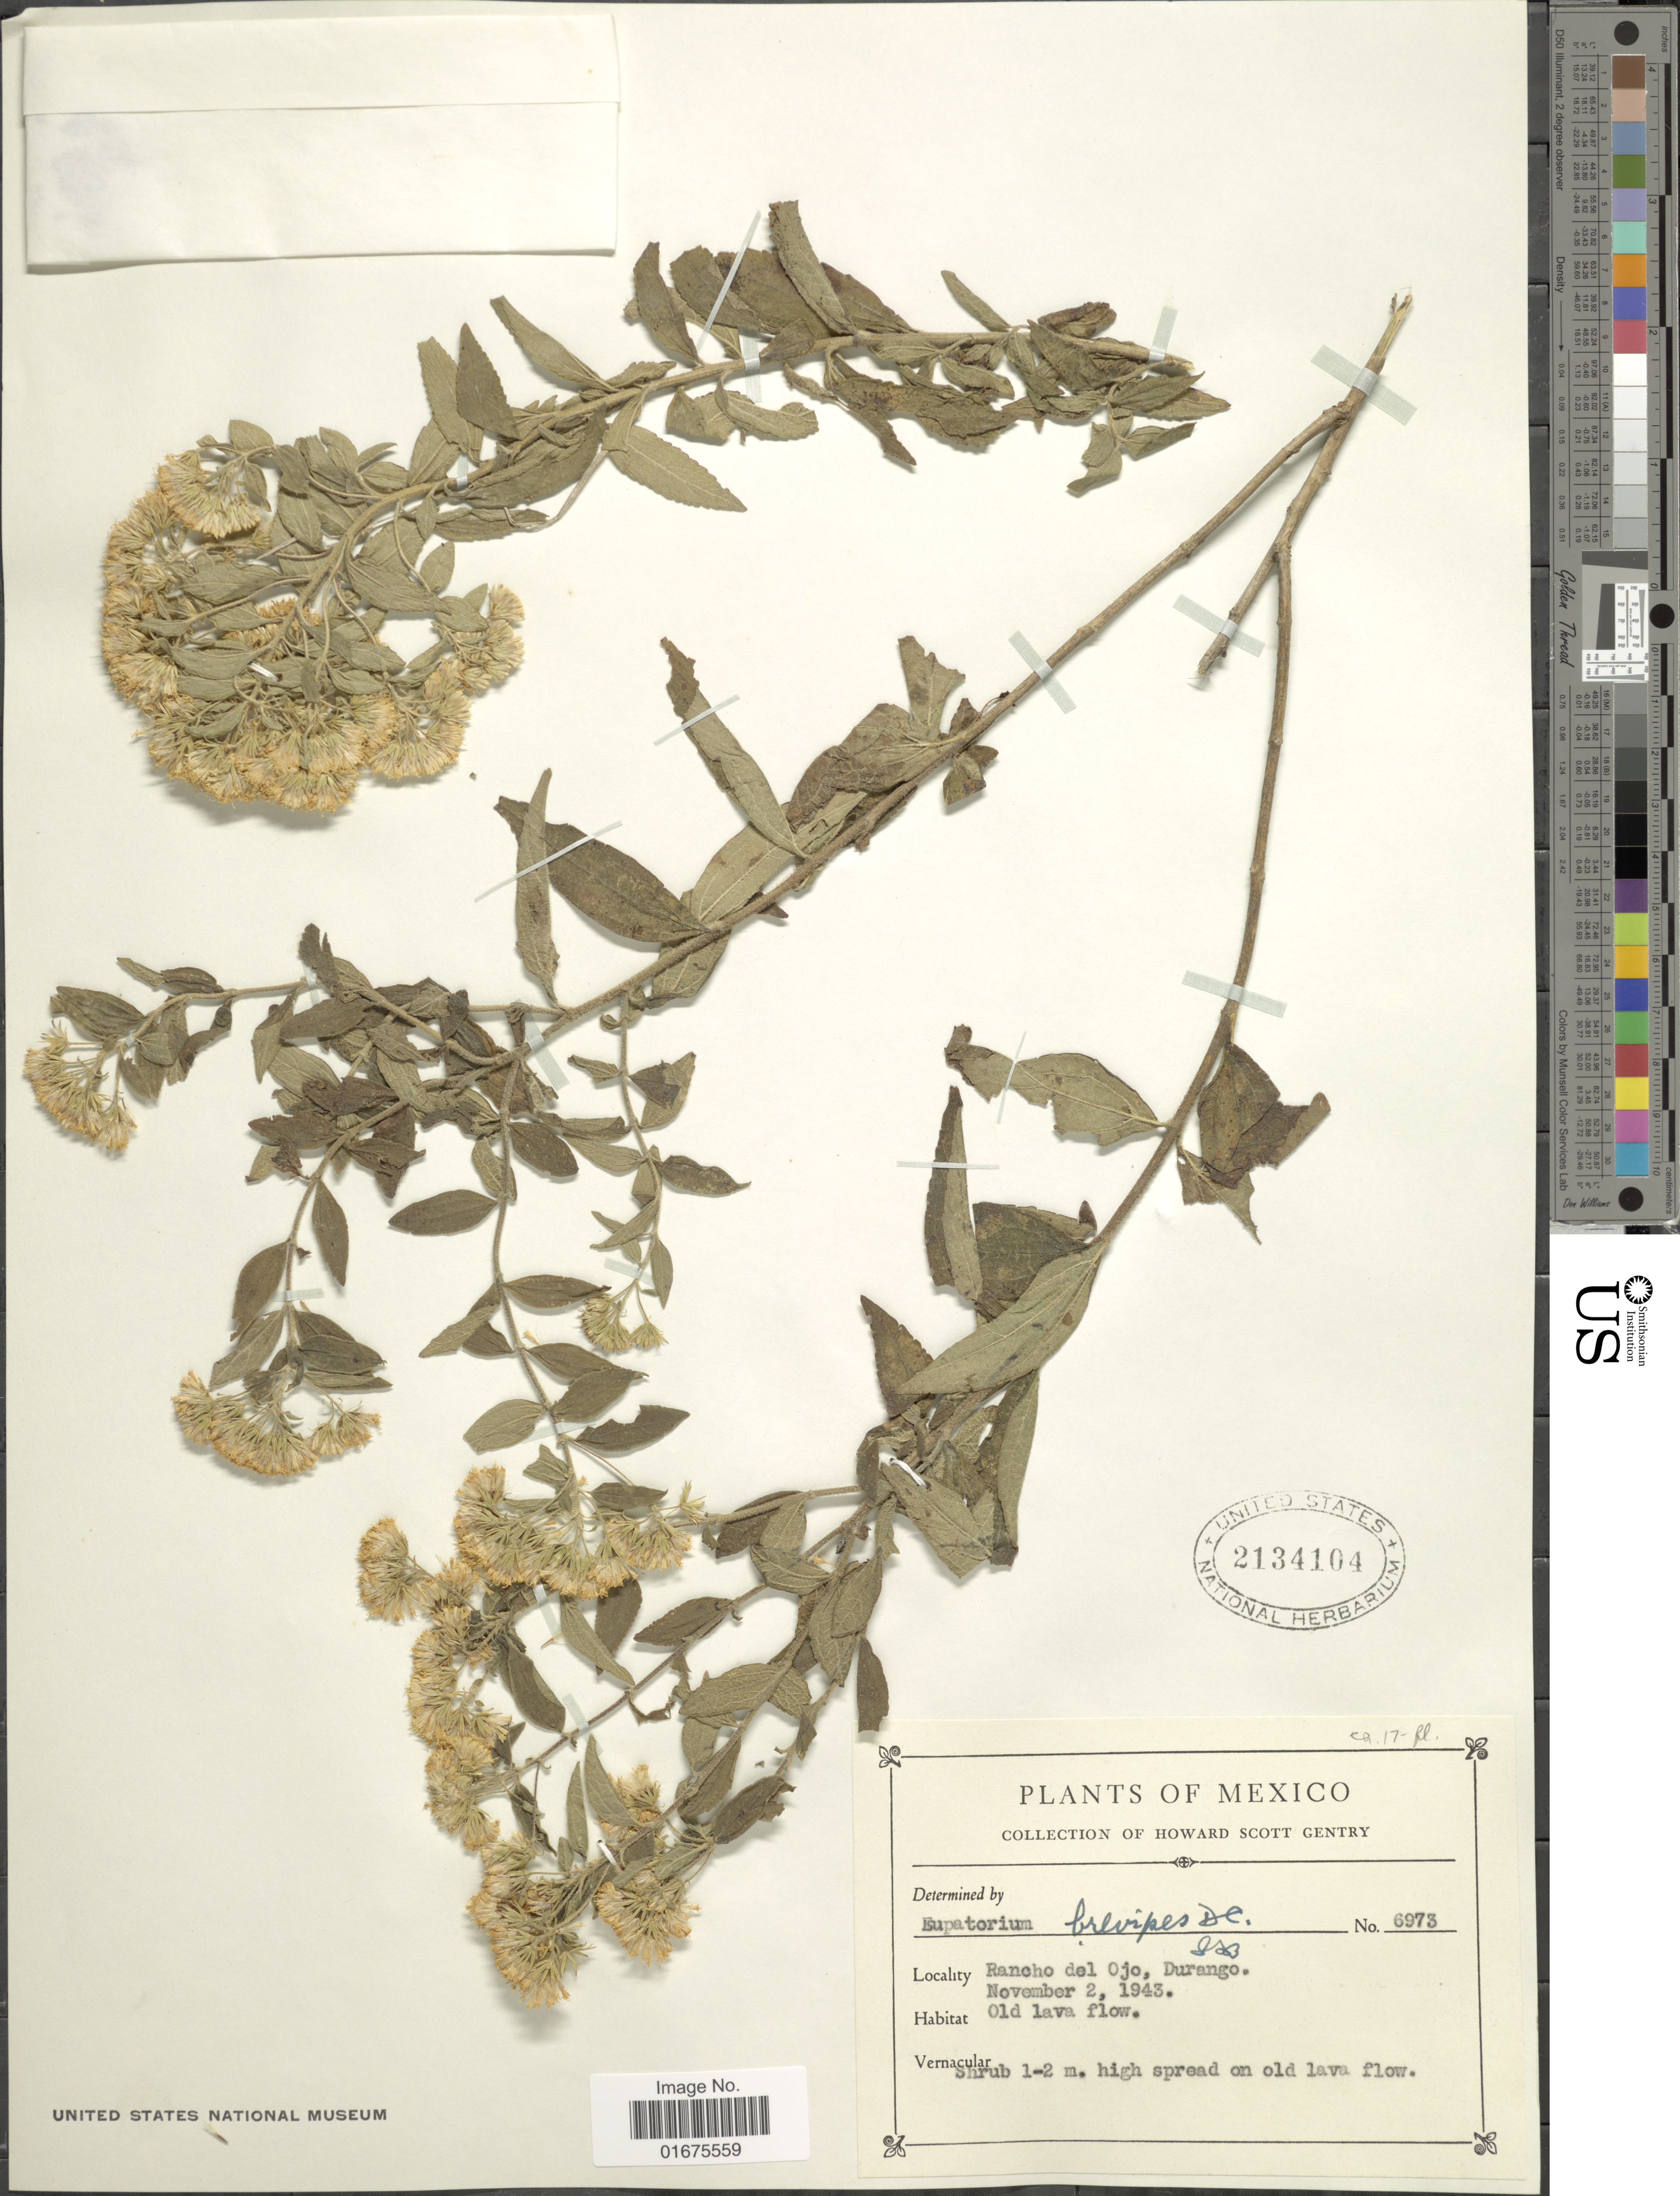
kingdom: Plantae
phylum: Tracheophyta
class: Magnoliopsida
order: Asterales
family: Asteraceae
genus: Ageratina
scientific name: Ageratina brevipes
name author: (DC.) R.M. King & H. Rob.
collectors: H. S. Gentry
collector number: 6973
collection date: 1943-11-02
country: Mexico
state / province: Durango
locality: Rancho del Ojo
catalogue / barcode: US 2134104